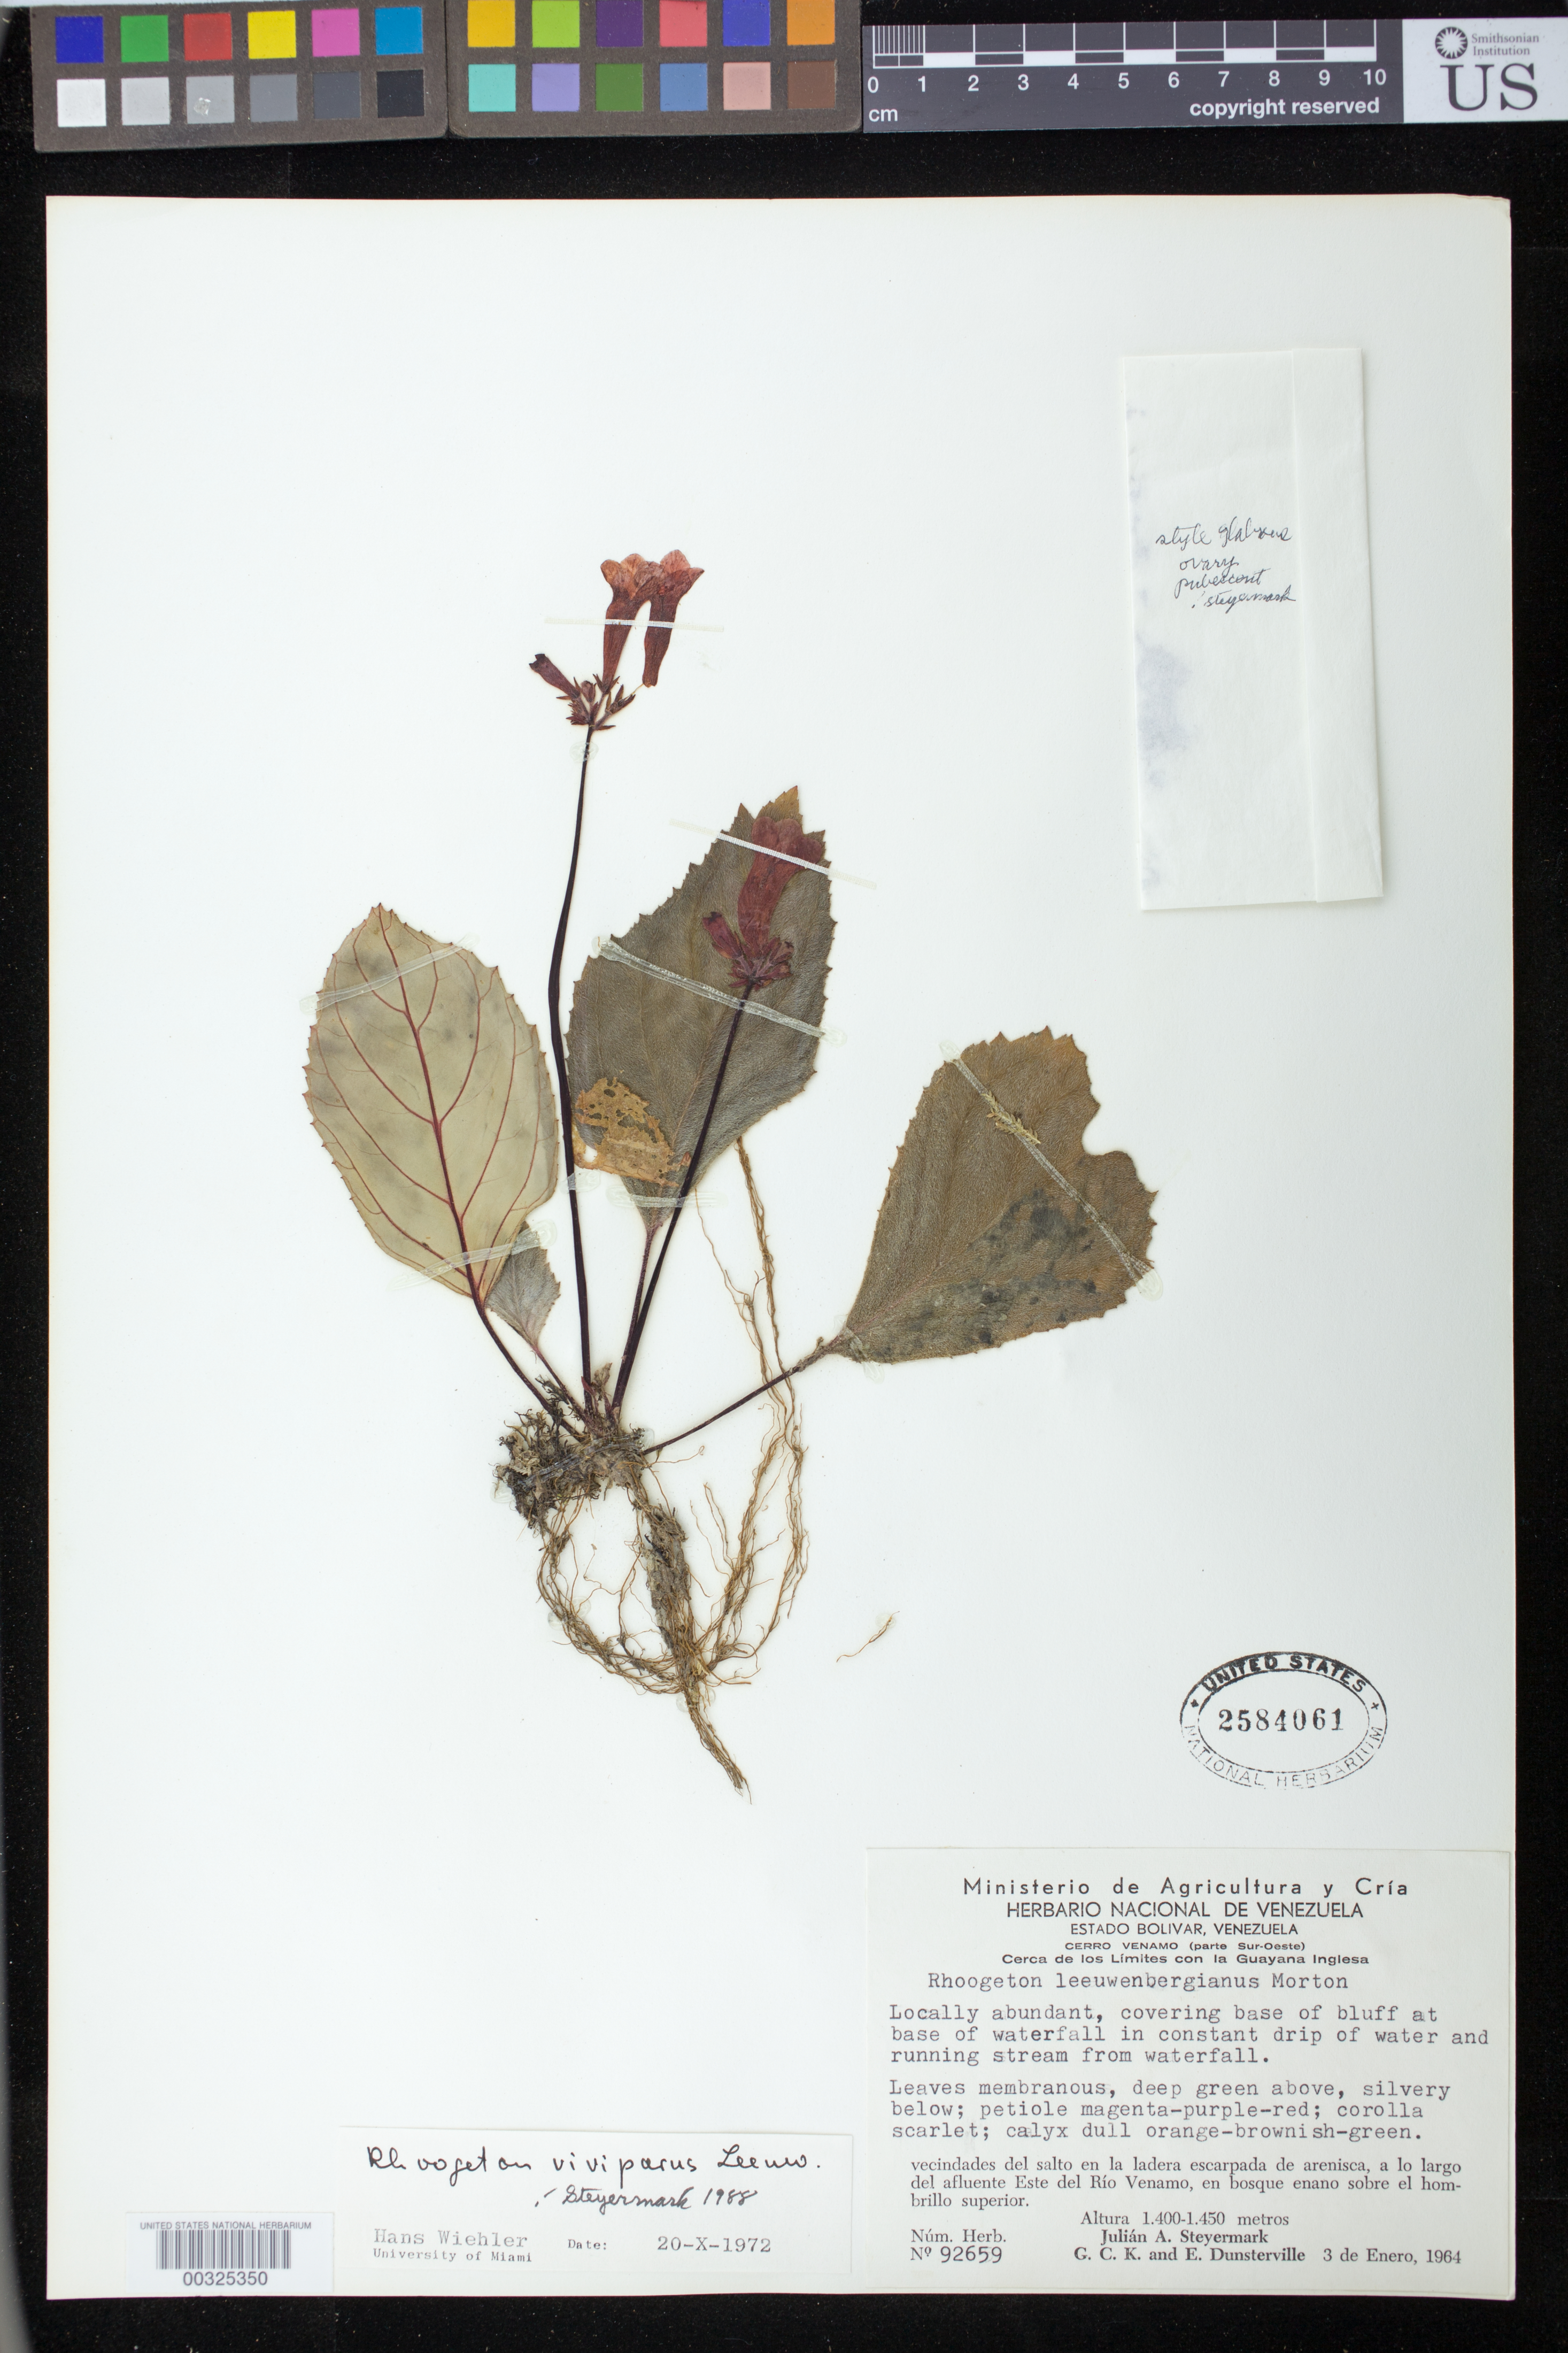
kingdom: Plantae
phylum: Tracheophyta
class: Magnoliopsida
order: Lamiales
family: Gesneriaceae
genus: Rhoogeton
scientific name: Rhoogeton viviparus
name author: Leeuwenb.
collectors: J. Steyermark, G. C. K. Dunsterville & E. Dunsterville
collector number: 92659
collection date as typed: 03 Jan 1964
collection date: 1964-01-03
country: Venezuela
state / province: Bolívar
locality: Cerro Venamo, near border with Guyana, ...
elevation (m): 1400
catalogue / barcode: US 2584061